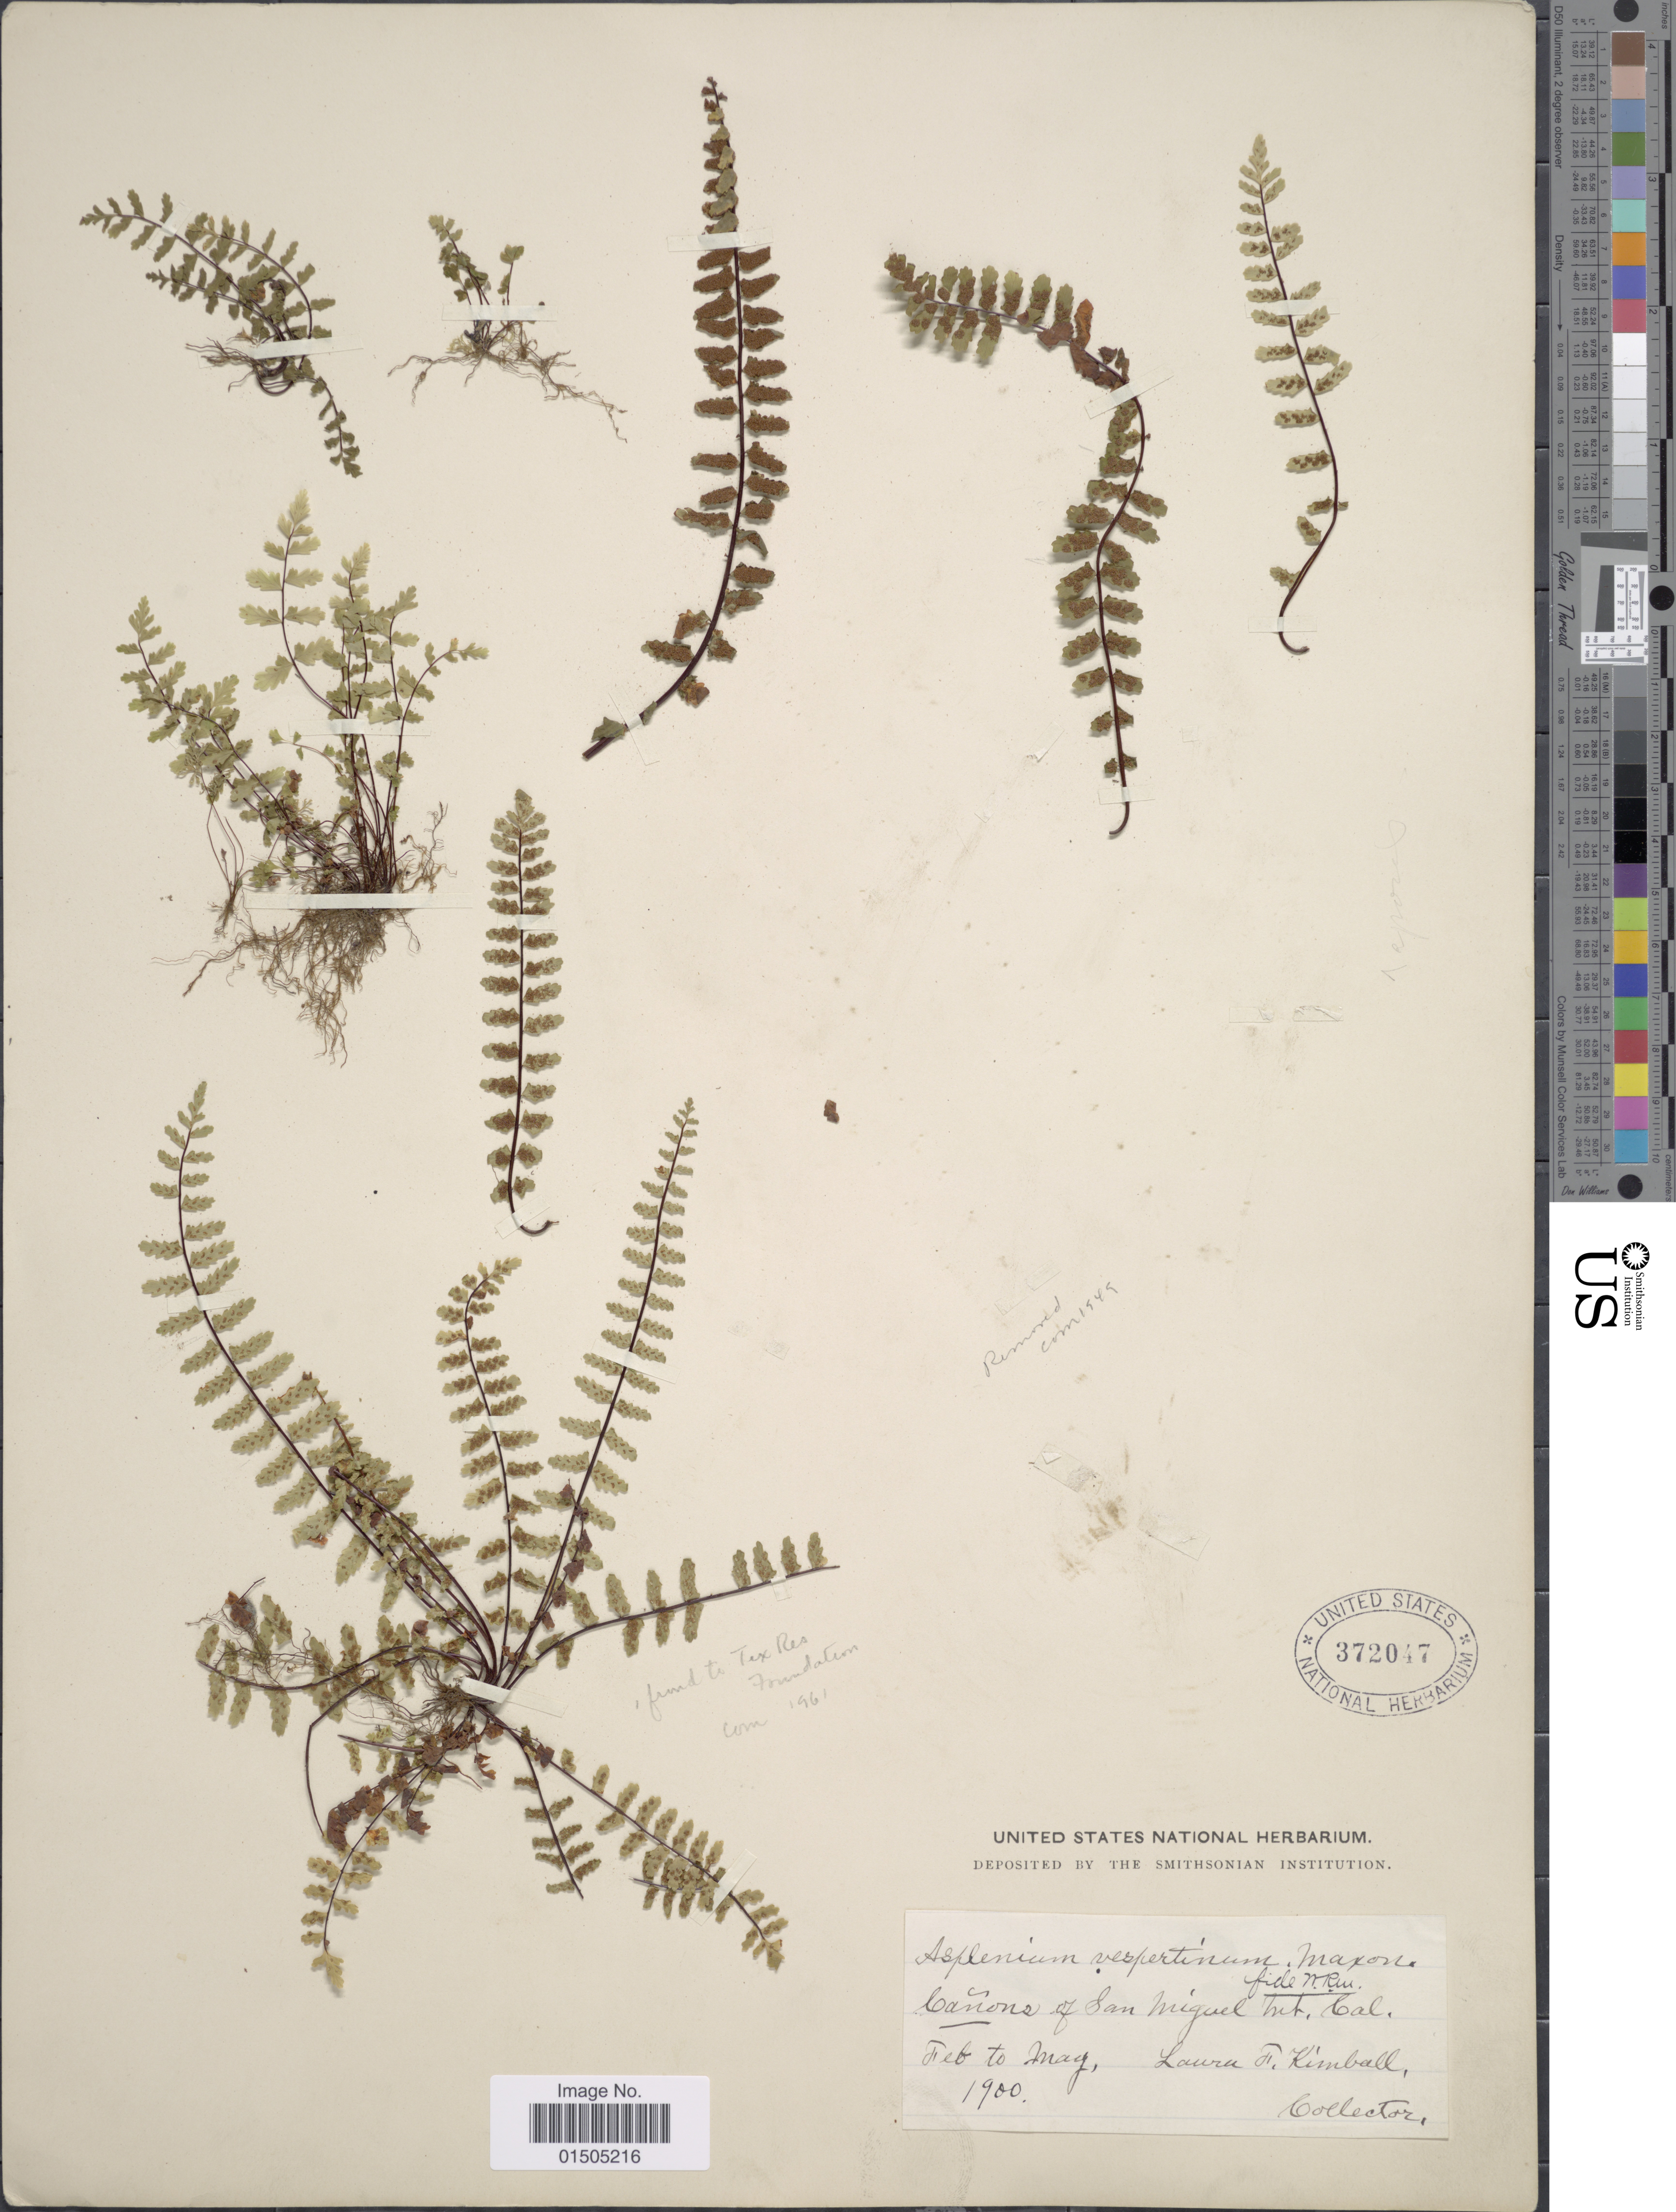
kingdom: Plantae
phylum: Tracheophyta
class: Polypodiopsida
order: Polypodiales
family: Aspleniaceae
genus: Asplenium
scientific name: Asplenium vespertinum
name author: Maxon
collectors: L. Kimball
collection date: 1900-02/1900-05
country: United States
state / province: California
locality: Cañons of San Miguel Mt.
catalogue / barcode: US 372047